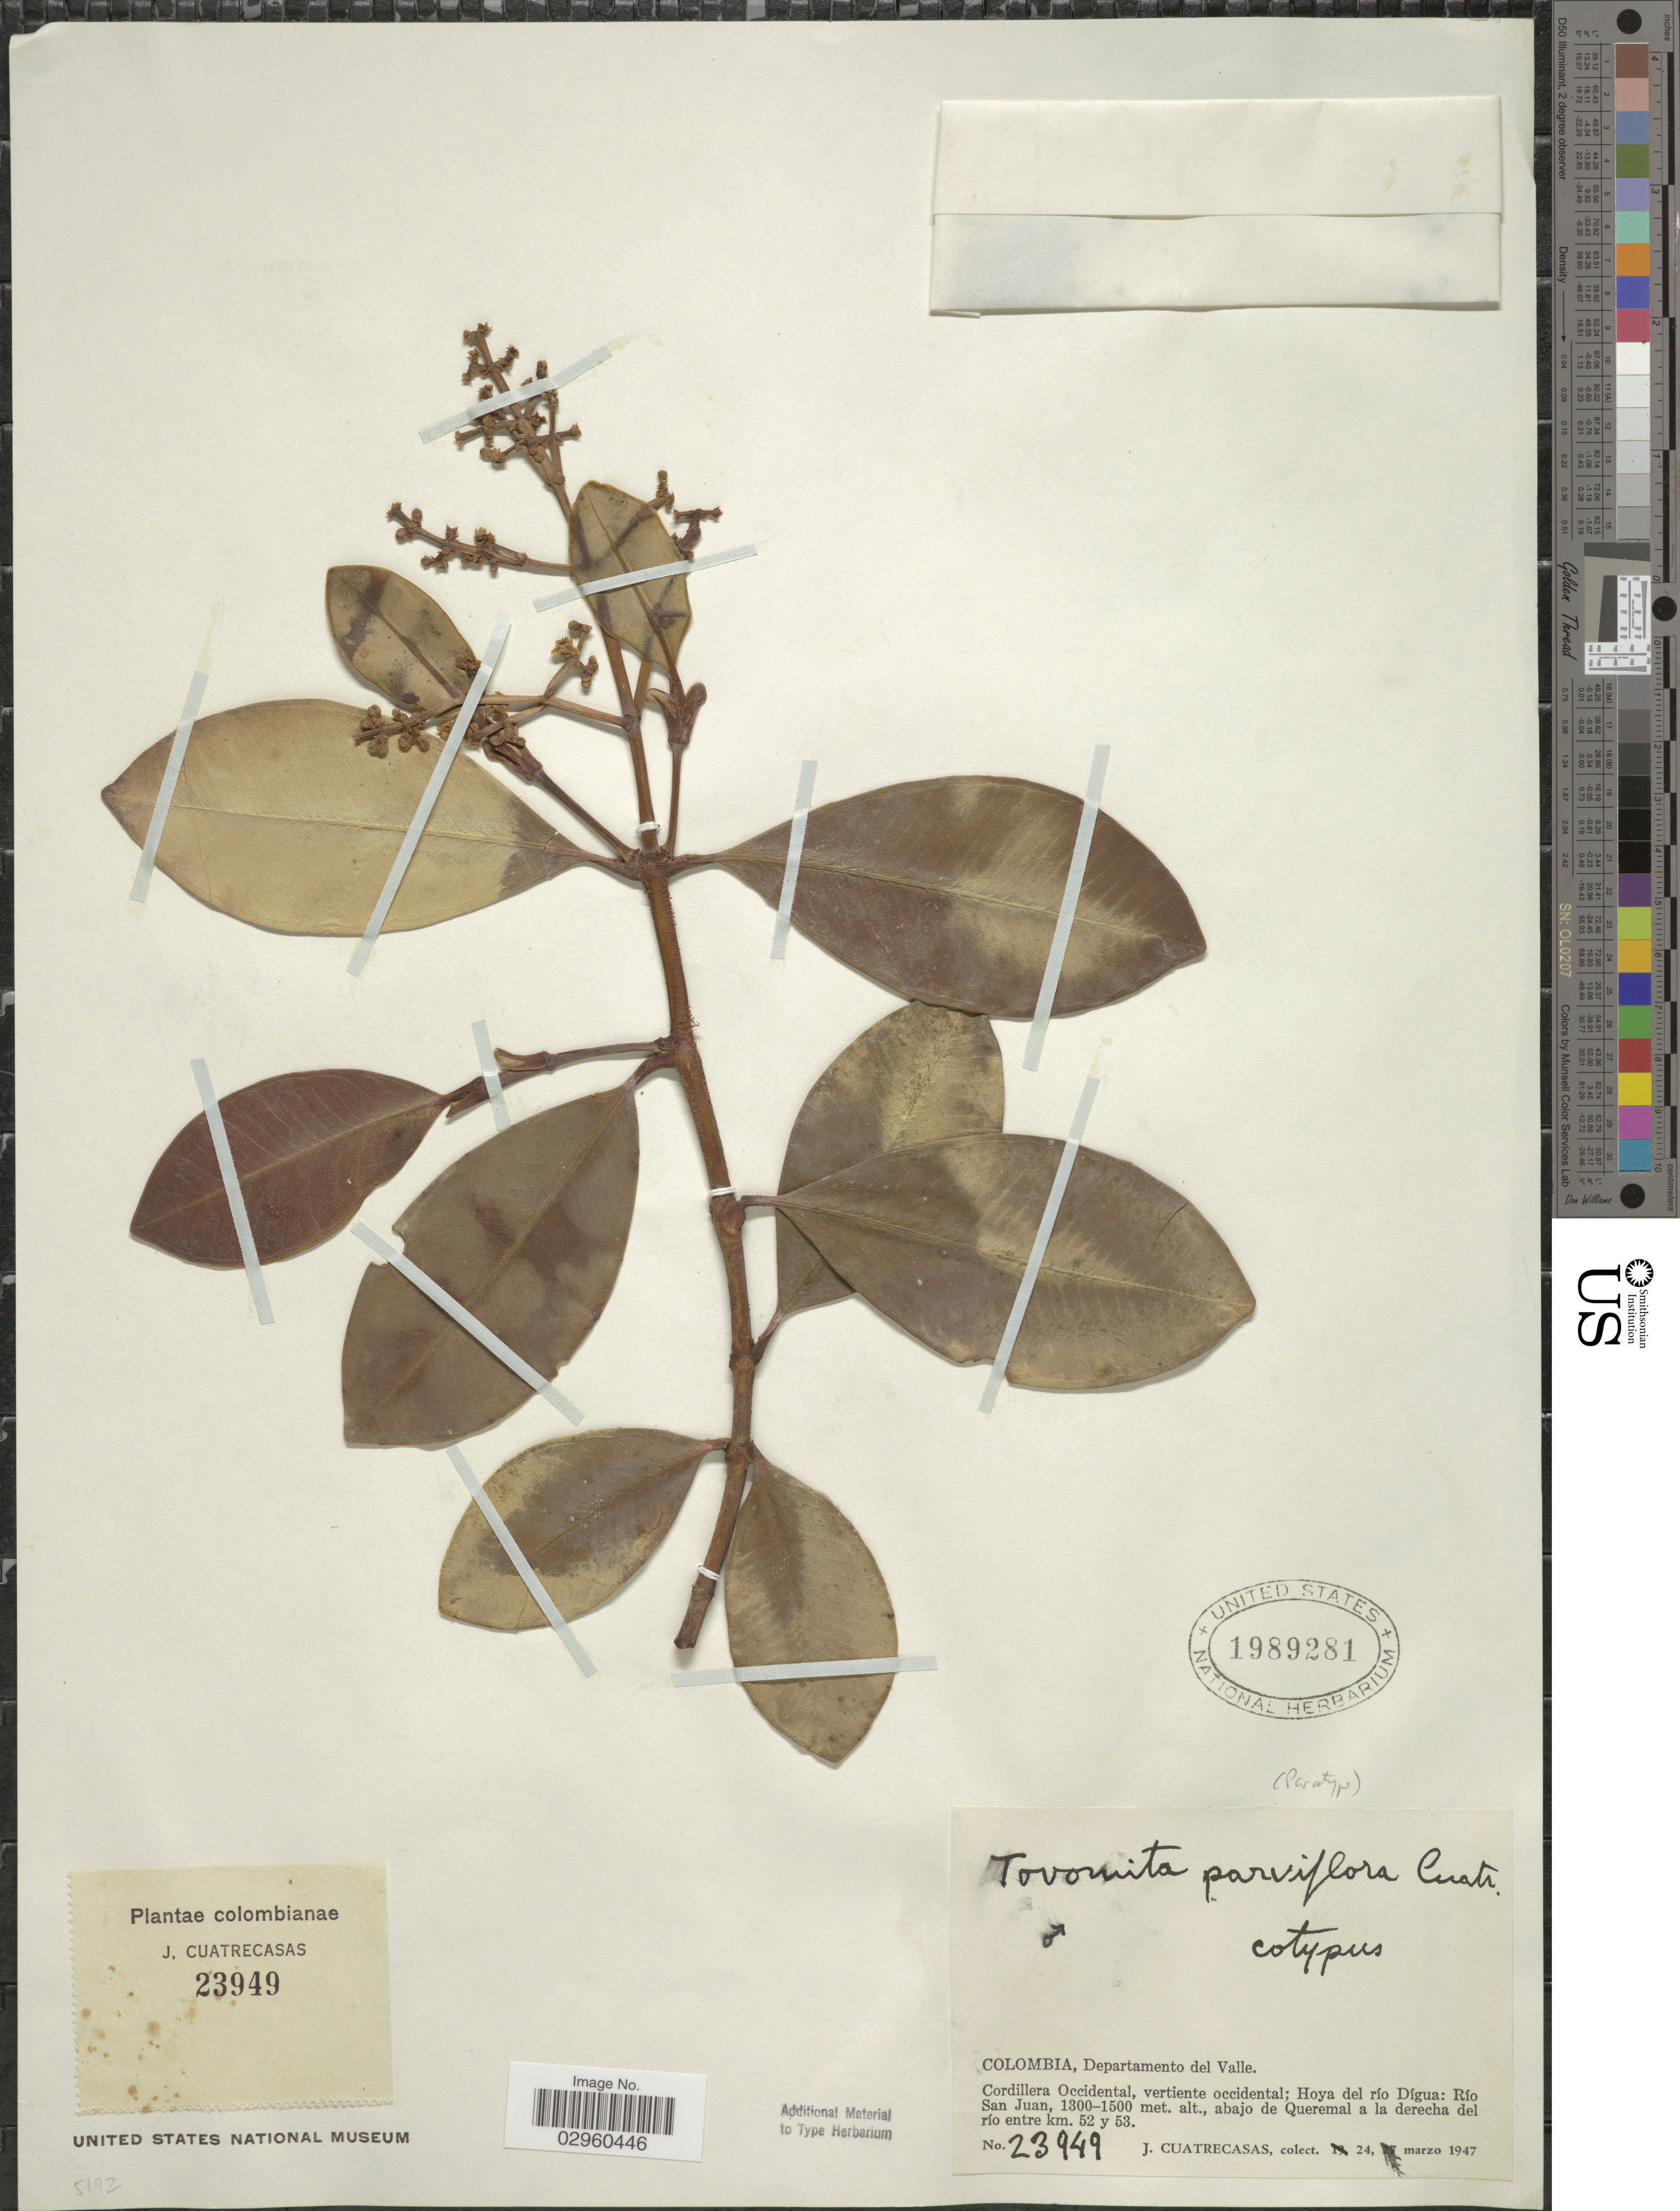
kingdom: Plantae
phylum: Tracheophyta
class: Magnoliopsida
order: Malpighiales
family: Clusiaceae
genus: Tovomita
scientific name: Tovomita parviflora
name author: Cuatrec.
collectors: J. Cuatrecasas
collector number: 23949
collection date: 1947-03-24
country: Colombia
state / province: Valle del Cauca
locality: Departamento del Valle. Cordillera Occidental, vertiente occidental; Hoya del río Dígua: Río San Juan, abajo de Queremal a la derecha del río entre km. 52 y 53.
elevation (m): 1300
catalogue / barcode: US 1989281